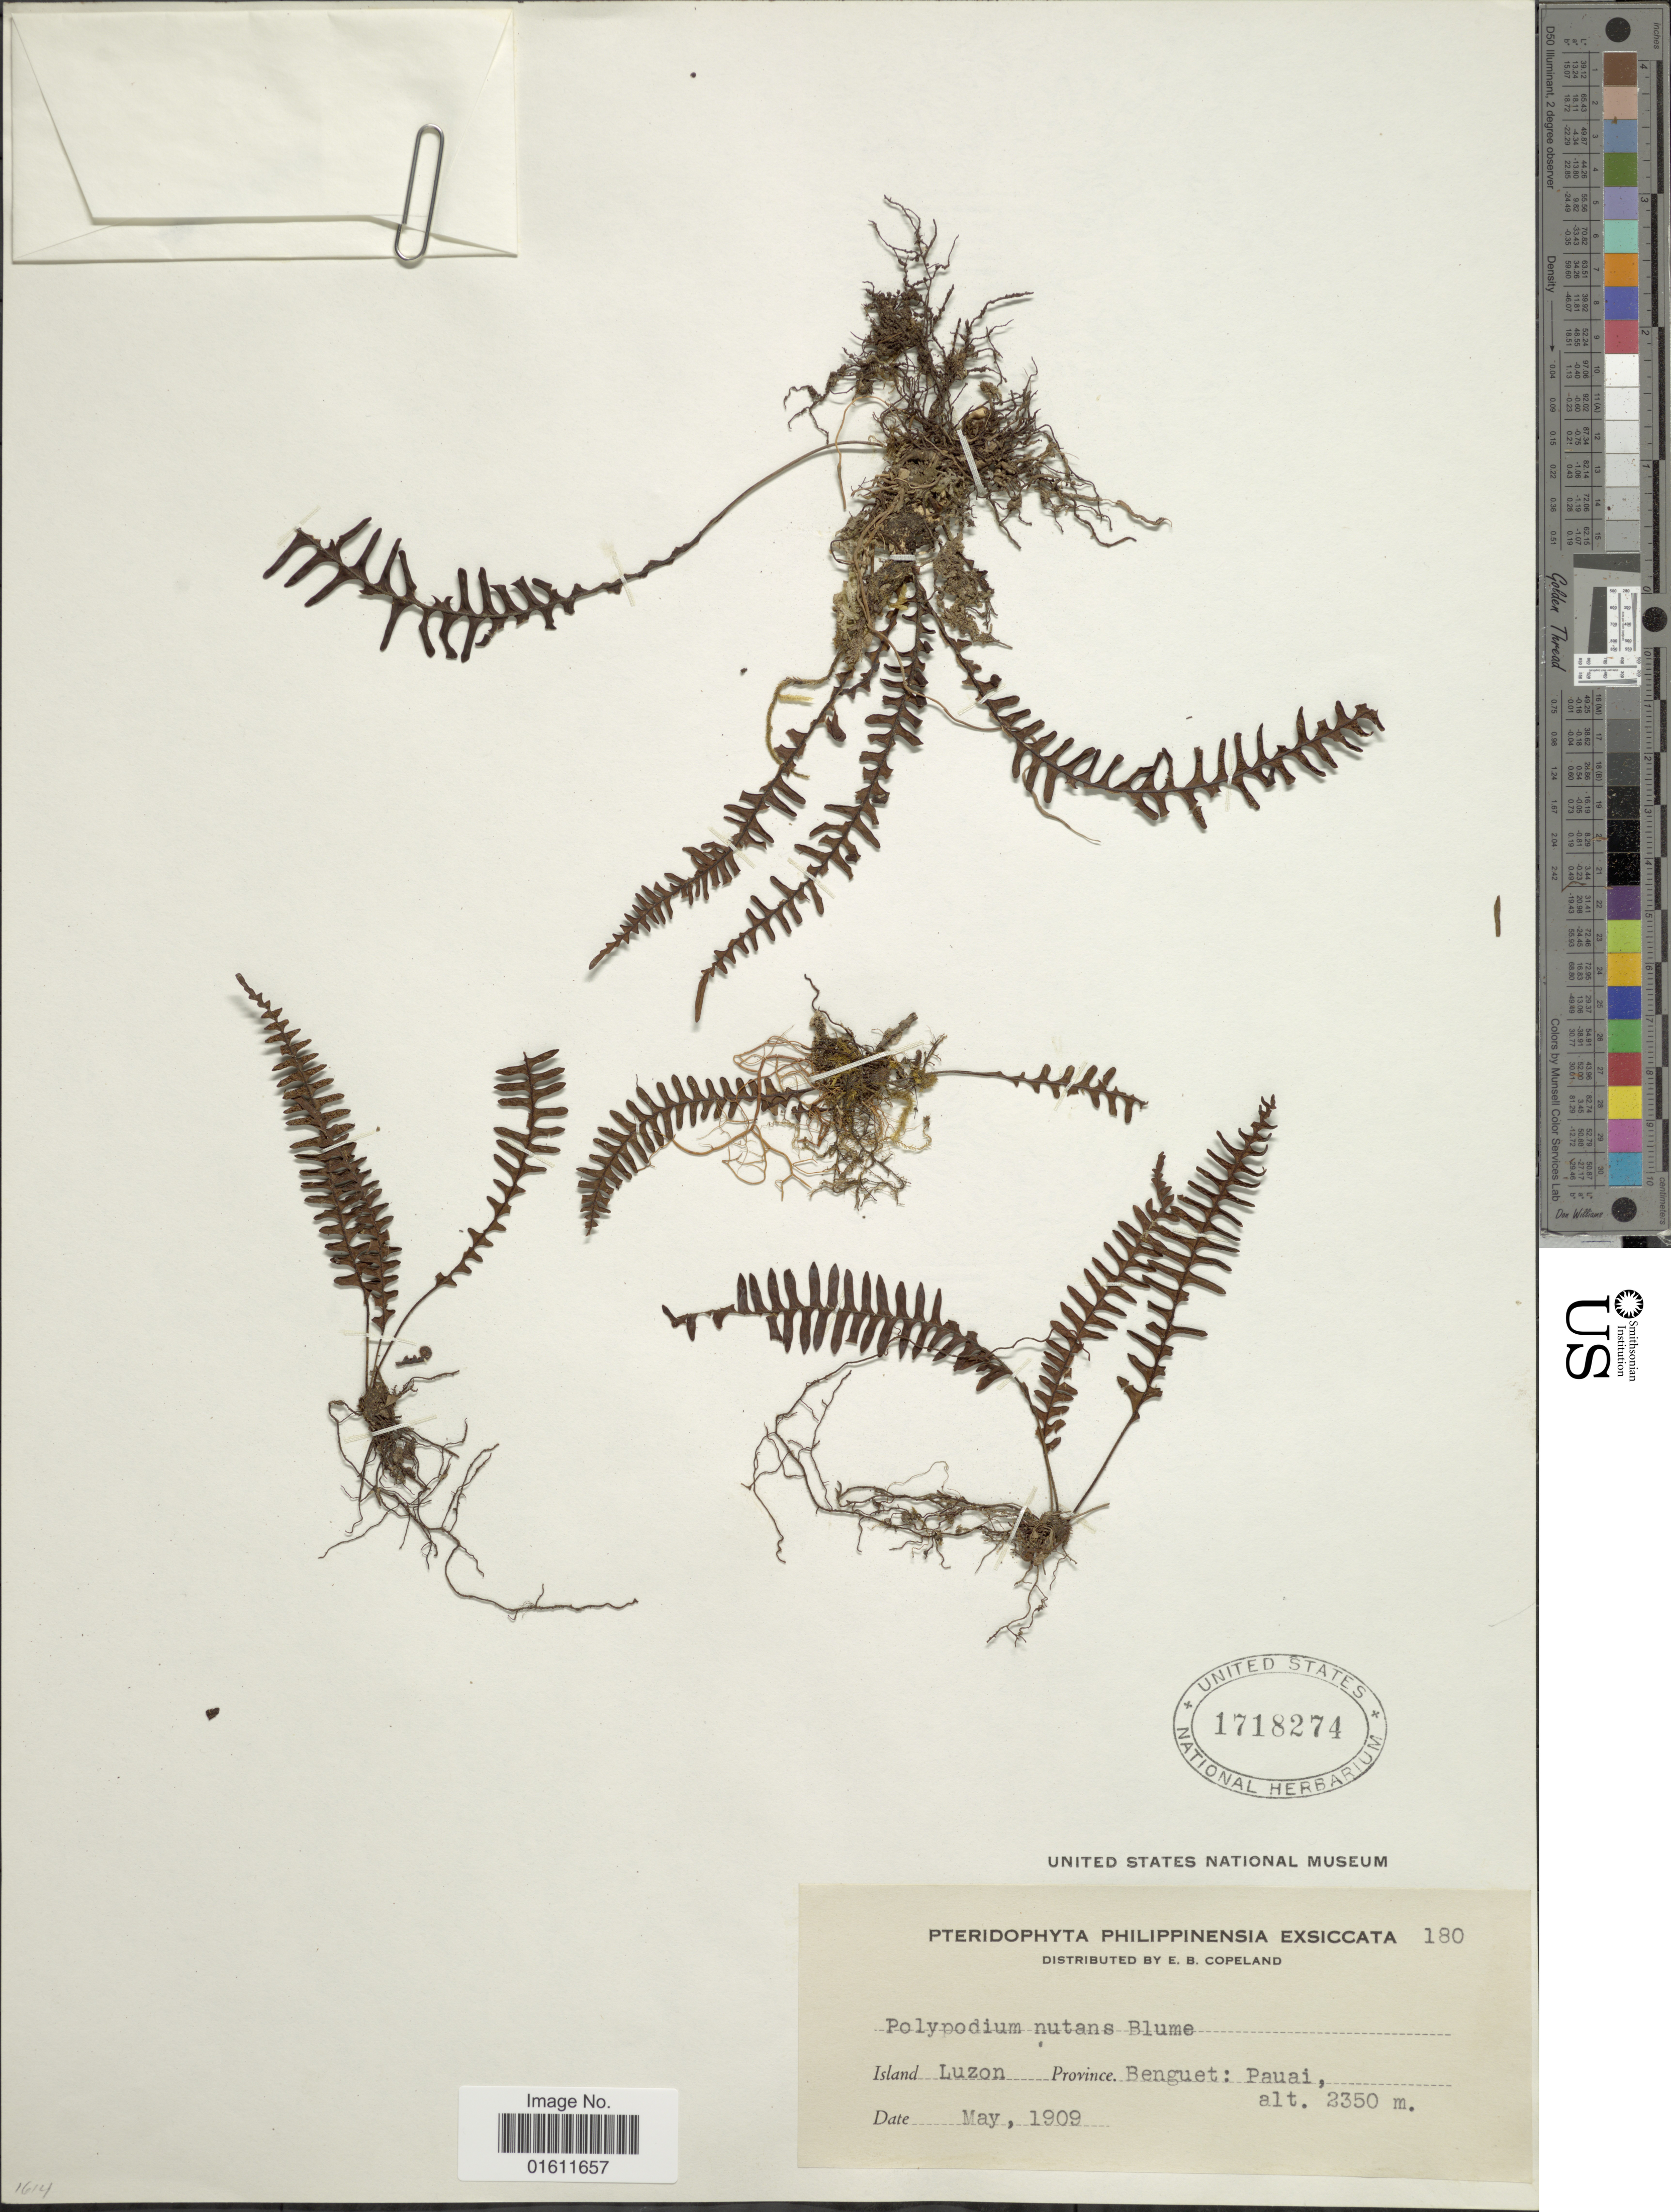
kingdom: Plantae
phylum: Tracheophyta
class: Polypodiopsida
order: Polypodiales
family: Polypodiaceae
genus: Prosaptia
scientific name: Prosaptia nutans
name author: (Blume) Mett.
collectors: E. B. Copeland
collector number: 180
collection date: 1909-05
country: Philippines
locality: Luzon, Province Benguet: Pauai.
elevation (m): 230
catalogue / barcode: US 1718274